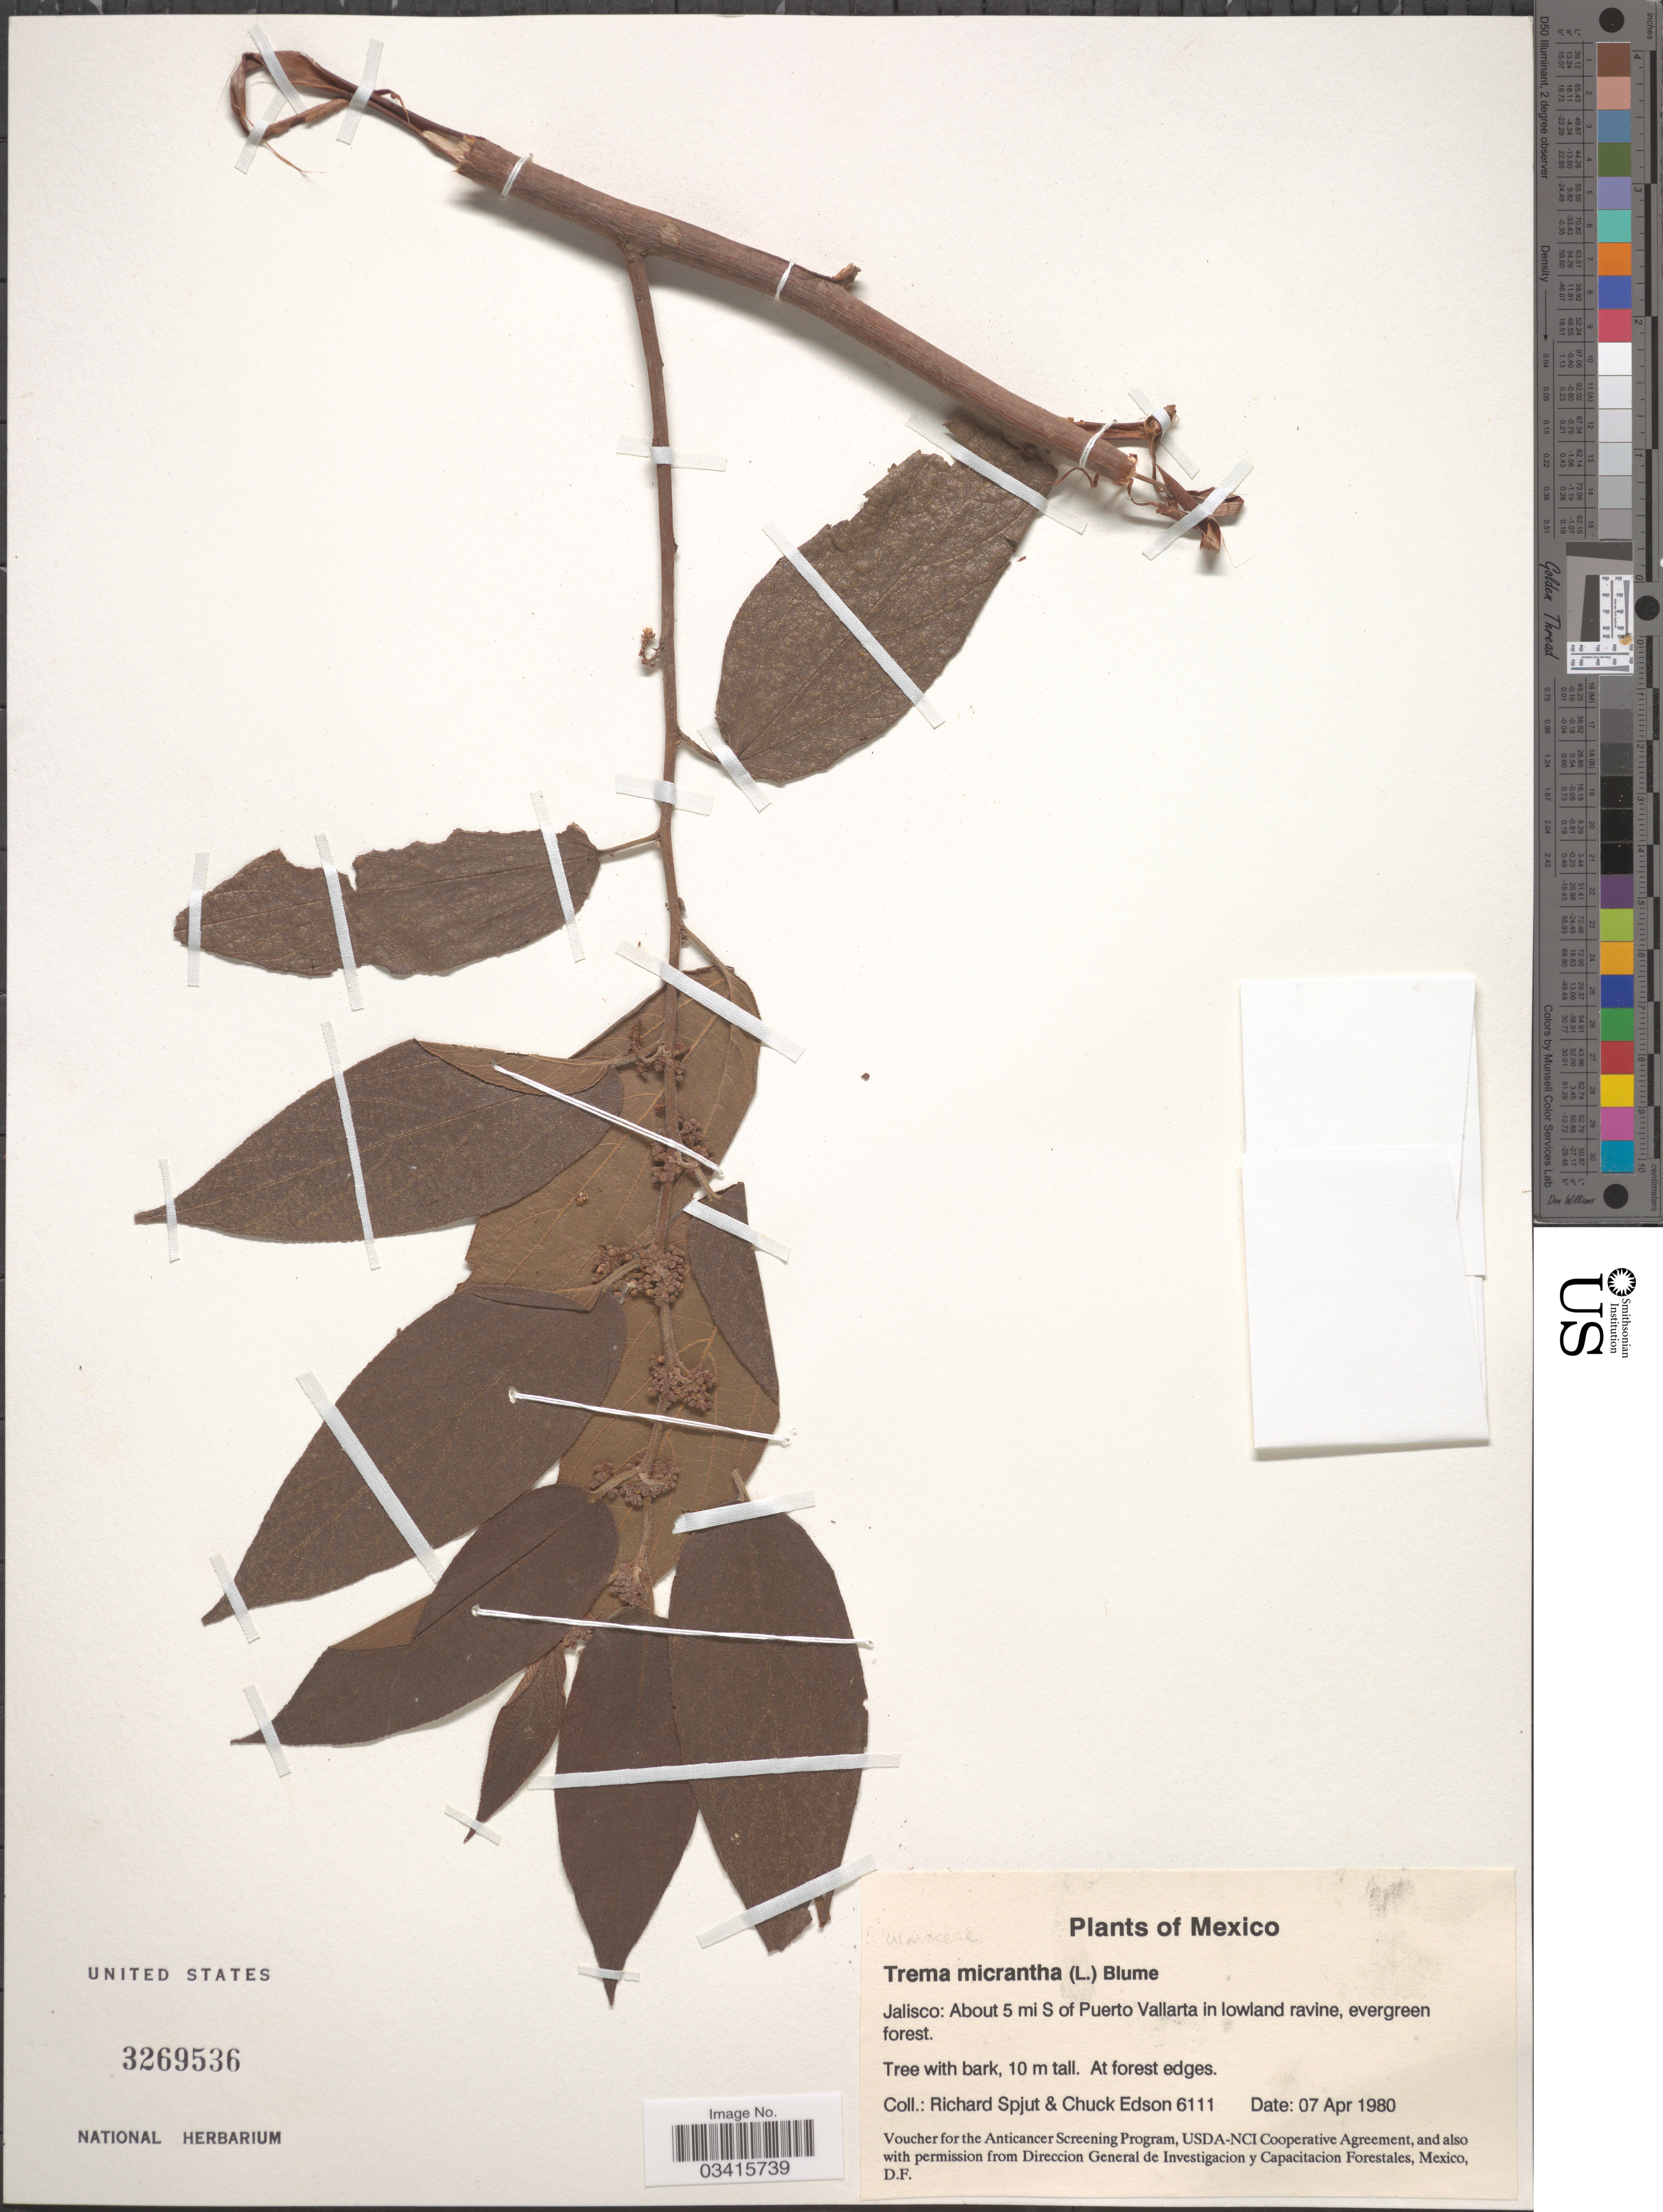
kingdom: Plantae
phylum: Tracheophyta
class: Magnoliopsida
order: Rosales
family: Cannabaceae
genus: Trema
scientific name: Trema micranthum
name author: (L.) Blume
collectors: R. Spjut & C. Edson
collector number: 6111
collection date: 1980-04-07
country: Mexico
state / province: Jalisco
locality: About 5 mi S of Puerto Vallarta in lowland ravine, evergreen forest.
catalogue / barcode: US 3269536